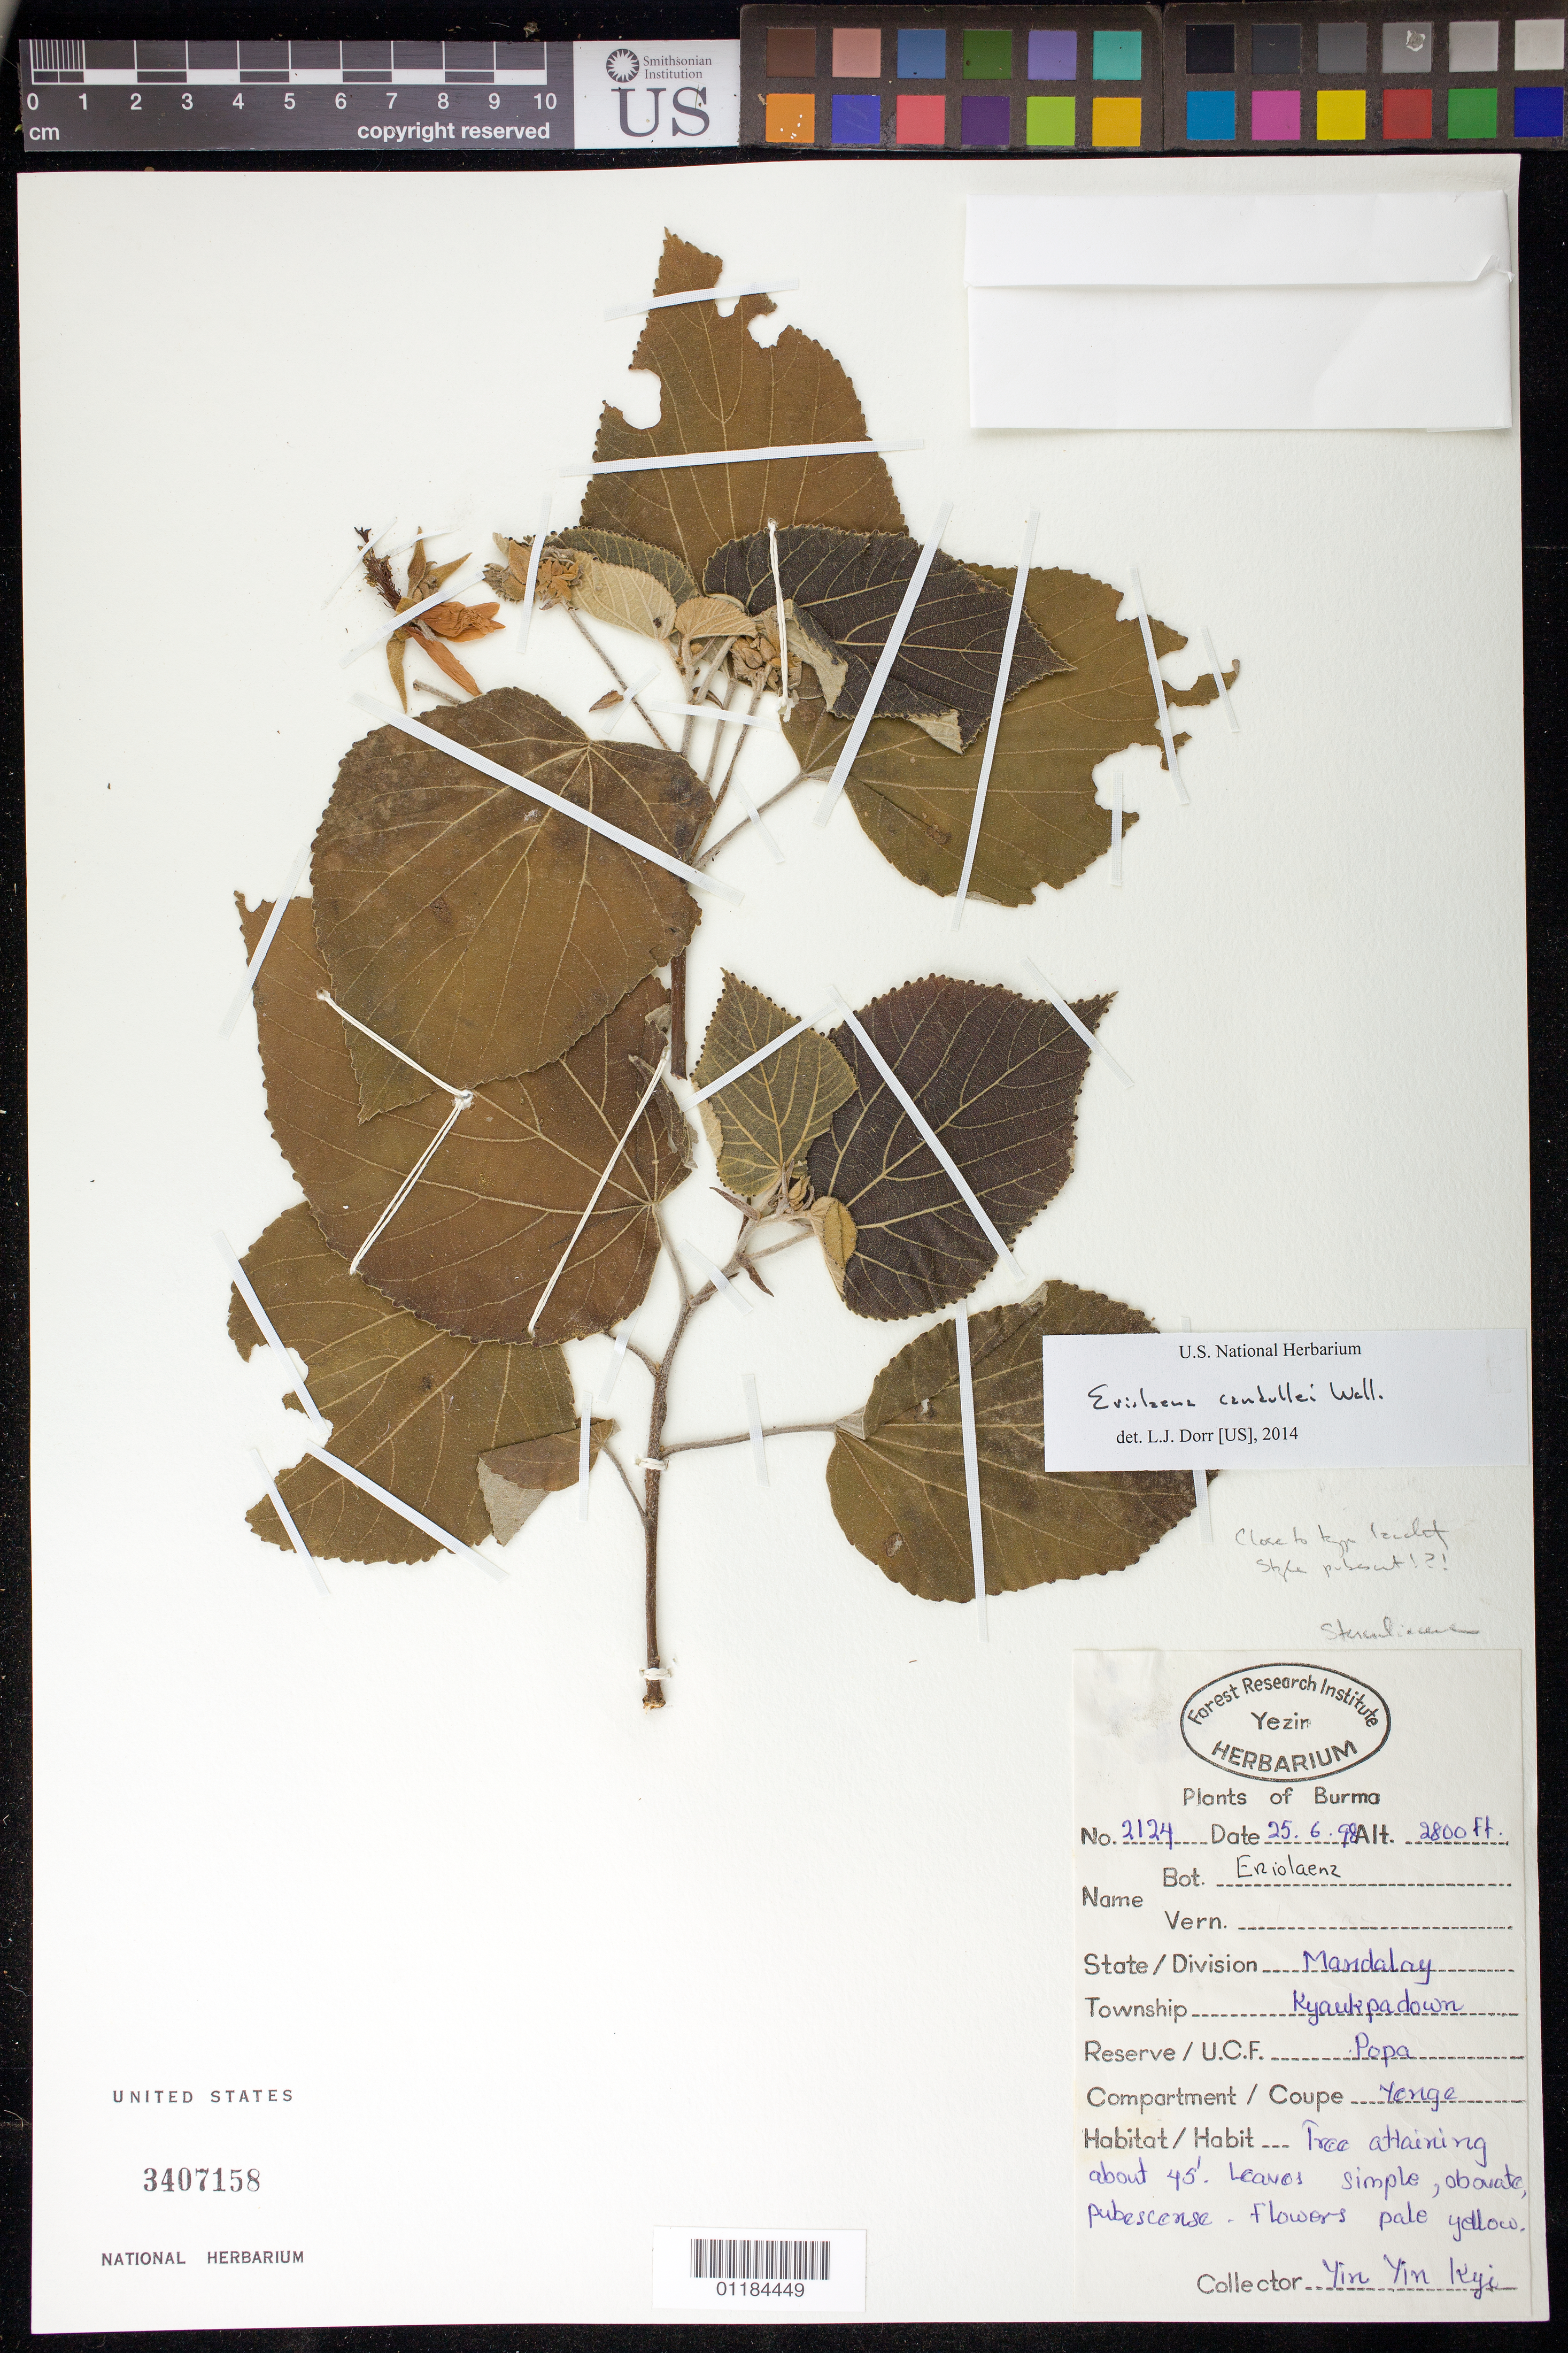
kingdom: Plantae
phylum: Tracheophyta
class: Magnoliopsida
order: Malvales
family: Malvaceae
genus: Eriolaena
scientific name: Eriolaena candollei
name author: Wall.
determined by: Dorr, L. J., (BOT), Smithsonian Institution - National Museum of Natural History (UNITED STATES)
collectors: Yin Yin Kyi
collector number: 2124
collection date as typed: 25.6.98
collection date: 1998-06-26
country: Myanmar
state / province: Mandalay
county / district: Kyaukpadaung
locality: Popa Mountain Reserve.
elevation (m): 853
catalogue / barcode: US 3407158